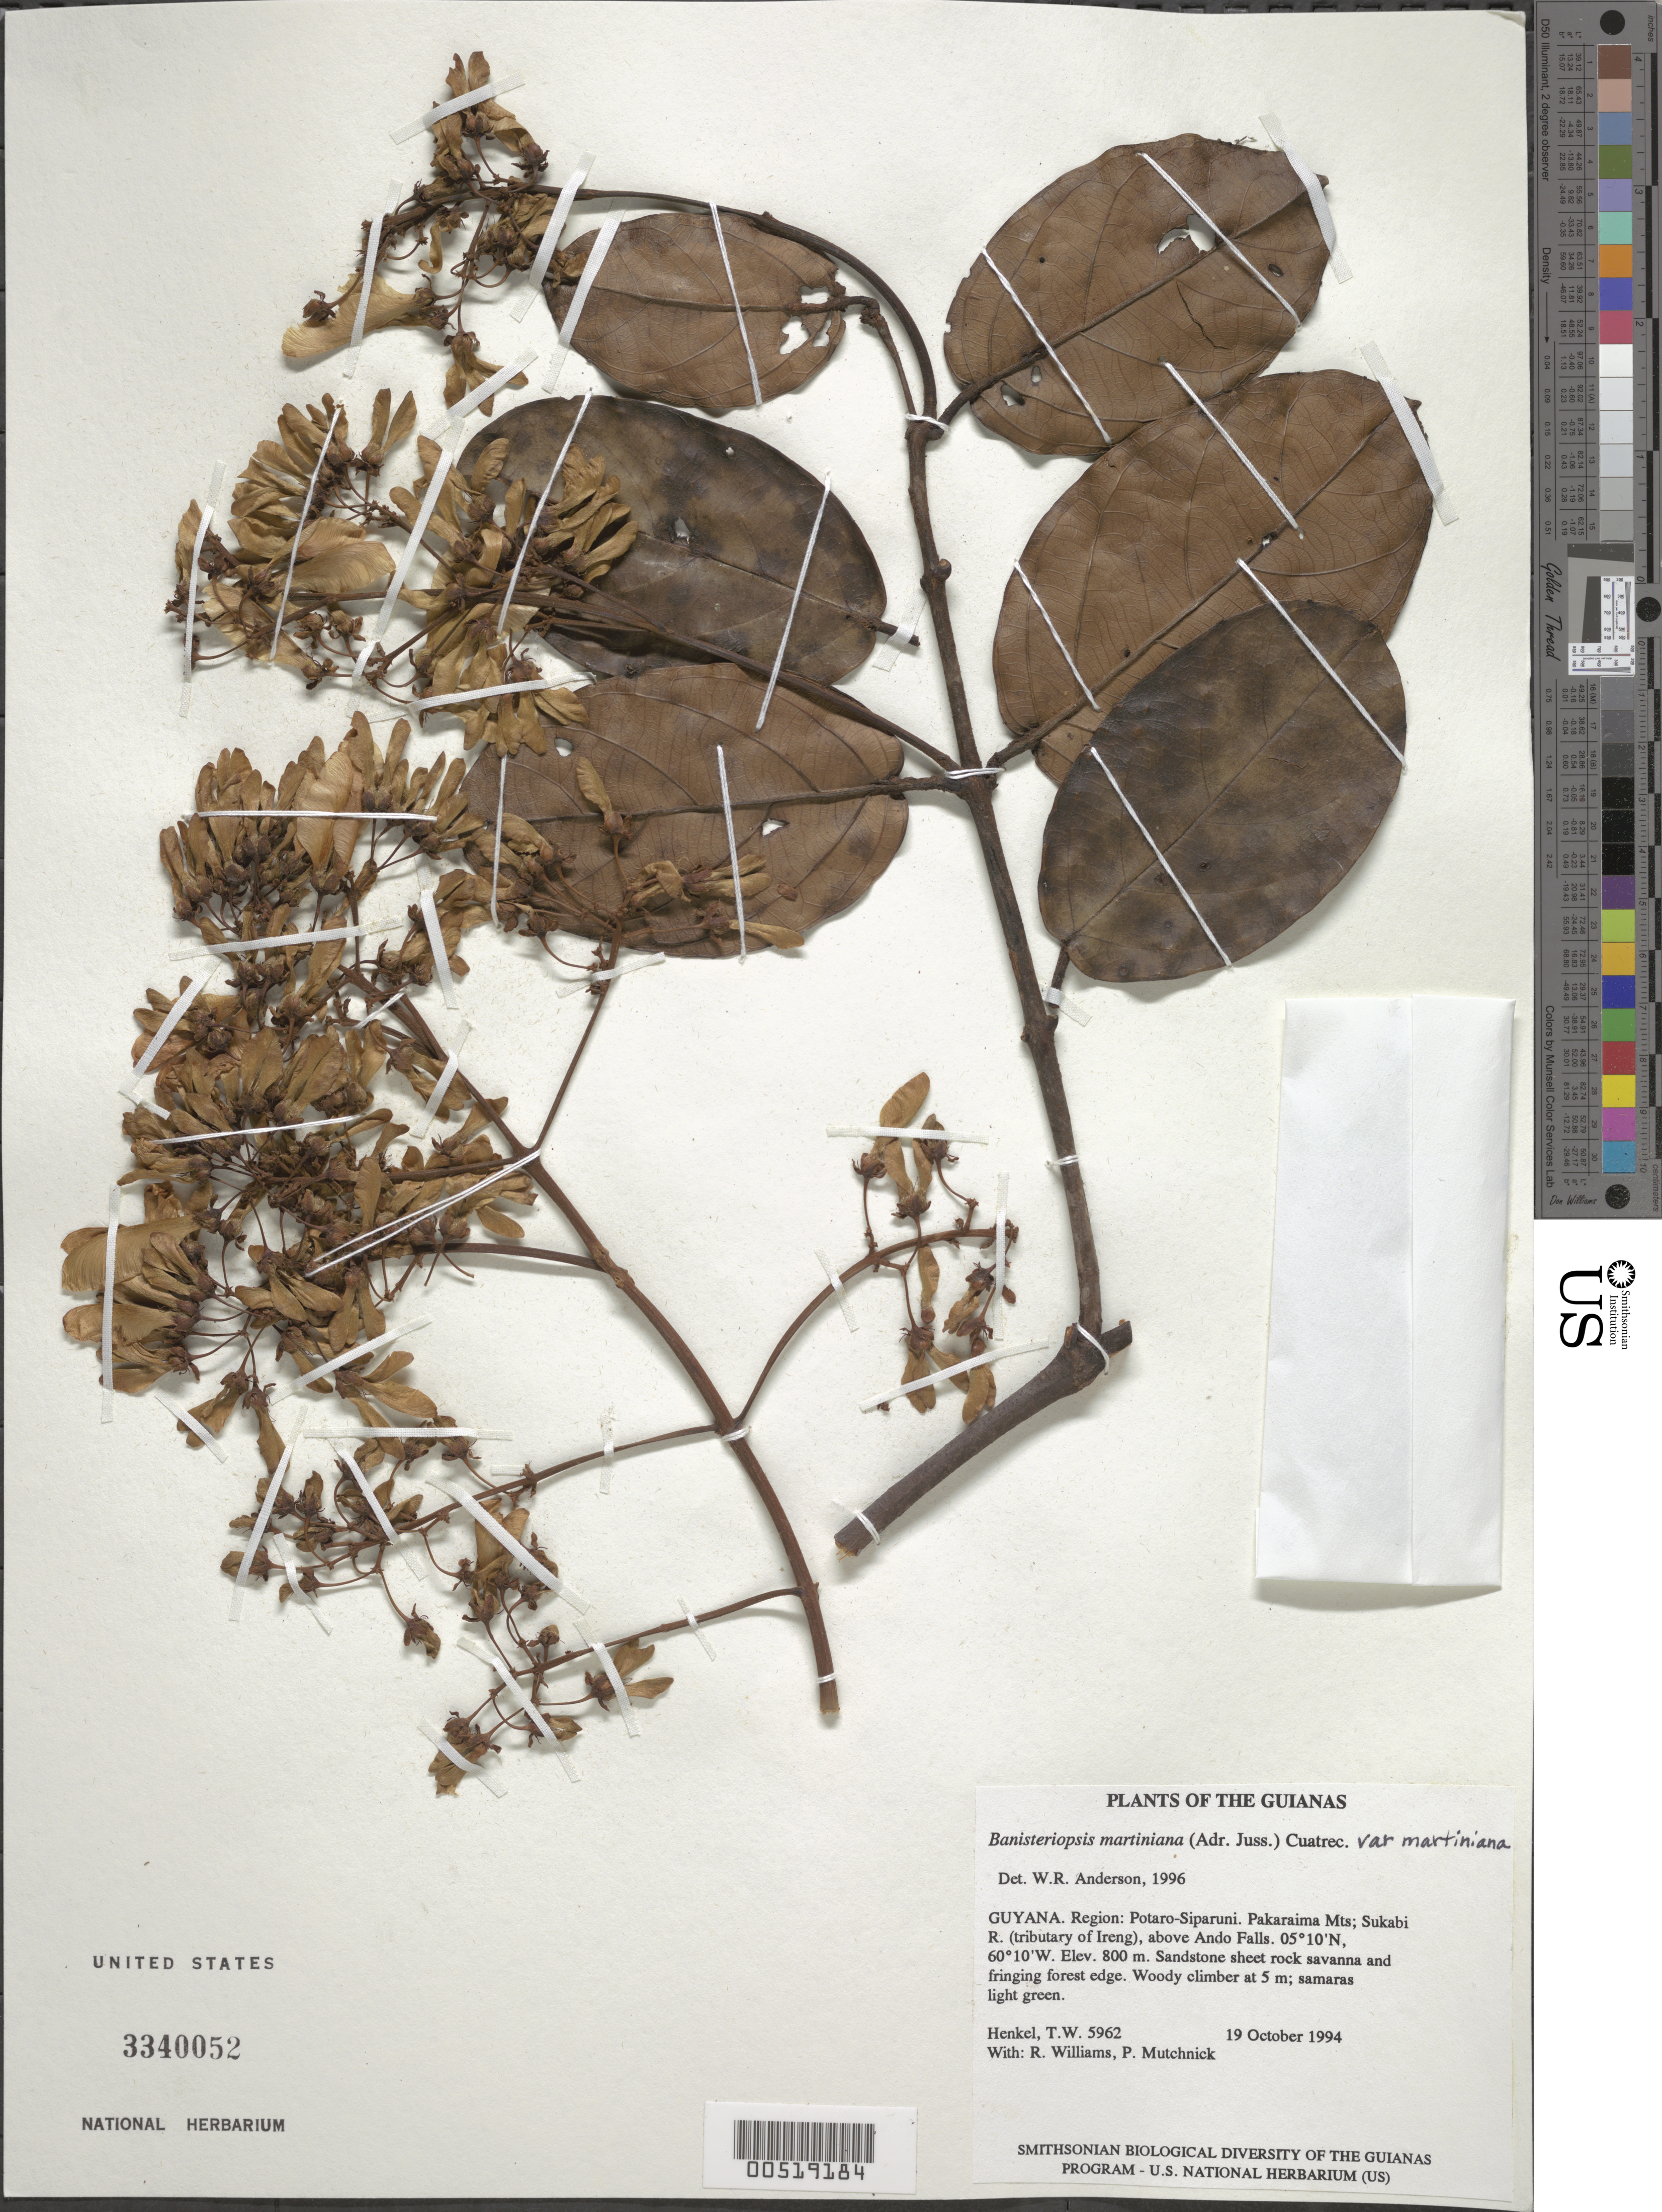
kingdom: Plantae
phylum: Tracheophyta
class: Magnoliopsida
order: Malpighiales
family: Malpighiaceae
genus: Banisteriopsis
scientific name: Banisteriopsis martiniana var. martiniana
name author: (A. Juss.) Cuatrec.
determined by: Anderson, W. R., (MICH), University of Michigan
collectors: T. Henkel, R. Williams & P. Mutchnick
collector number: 5962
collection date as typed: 19 October 1994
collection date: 1994-10-19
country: Guyana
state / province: Potaro-Siparuni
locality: Pakaraima Mts; Sukabi R. (tributary of Ireng), above Ando Falls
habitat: Sandstone sheet rock savanna and fringing forest edge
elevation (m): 800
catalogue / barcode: US 3340052